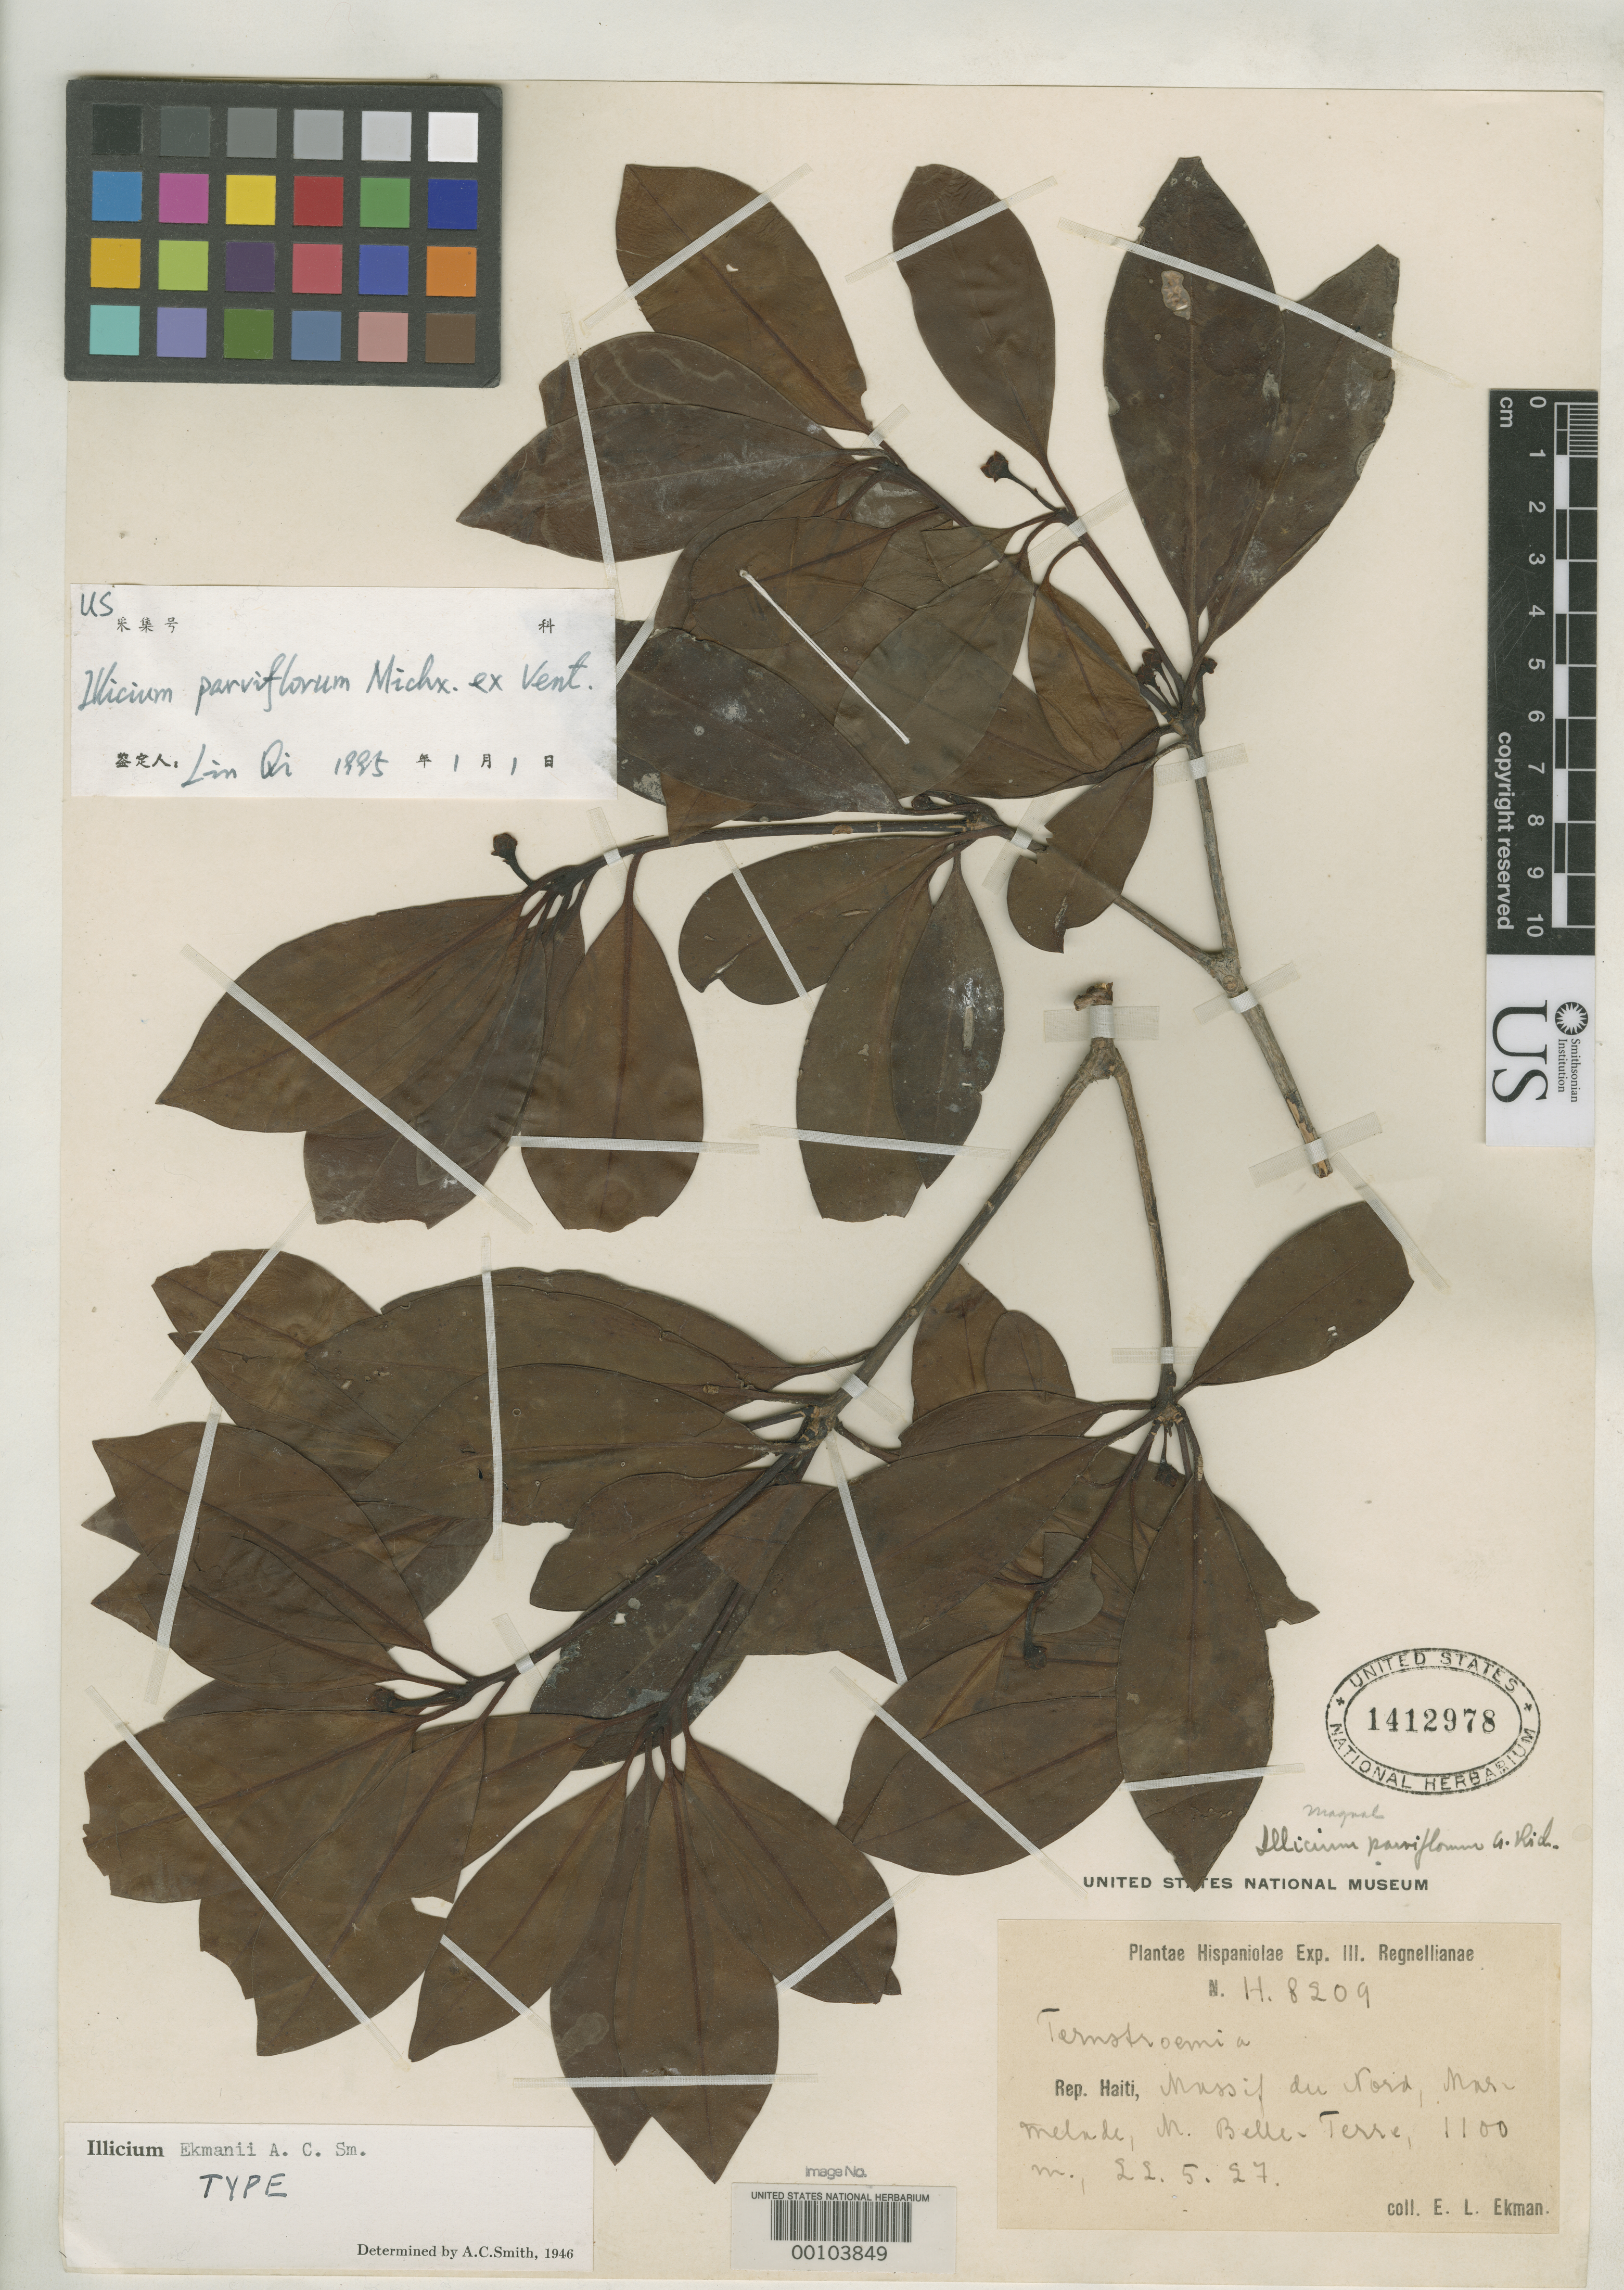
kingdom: Plantae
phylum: Tracheophyta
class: Magnoliopsida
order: Austrobaileyales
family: Schisandraceae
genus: Illicium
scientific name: Illicium ekmanii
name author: A.C. Sm.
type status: Holotype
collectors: E. L. Ekman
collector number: H 8209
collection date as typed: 22 May 1927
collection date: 1927-05-22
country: Haiti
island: Hispaniola Island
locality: Massif du Nord, Marmelade, m. Belle-Torr.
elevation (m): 1100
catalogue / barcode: US 1412978